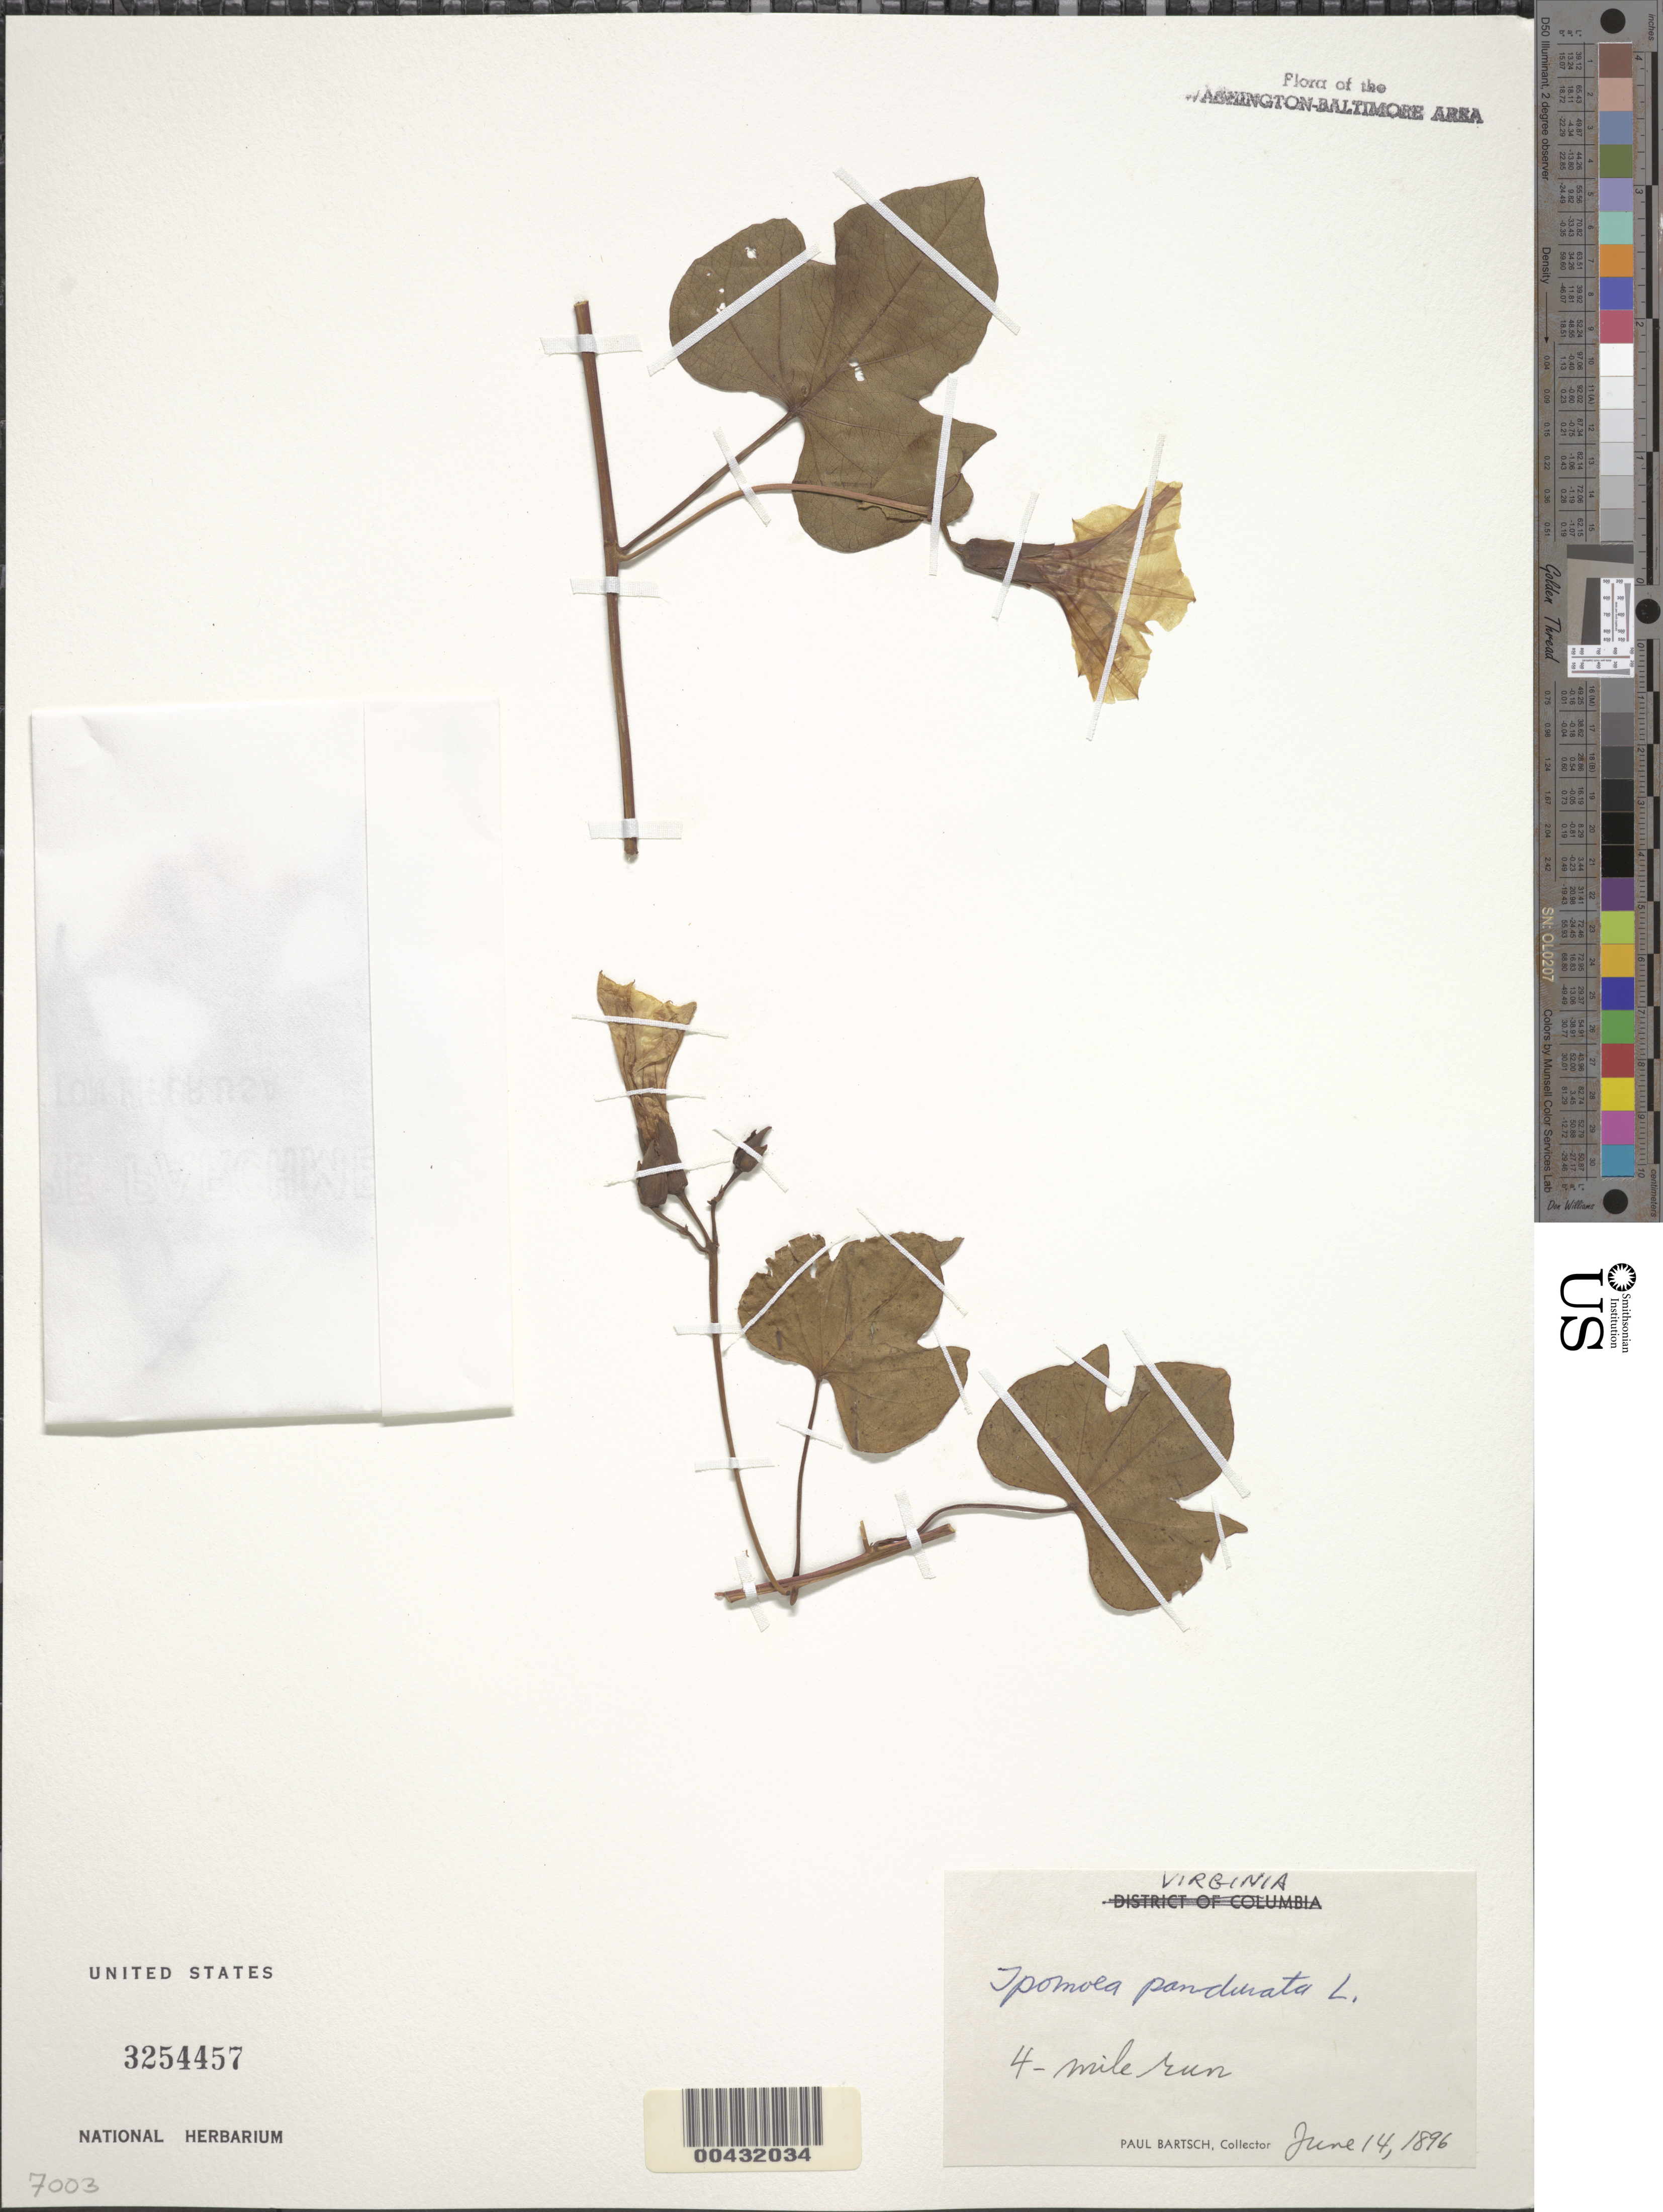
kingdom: Plantae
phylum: Tracheophyta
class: Magnoliopsida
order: Solanales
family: Convolvulaceae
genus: Ipomoea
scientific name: Ipomoea pandurata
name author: (L.) G. Mey.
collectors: P. Bartsch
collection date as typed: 14 Sep 1896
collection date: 1896-09-14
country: United States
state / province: Virginia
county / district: Arlington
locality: Four Mile Run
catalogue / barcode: US 3254457